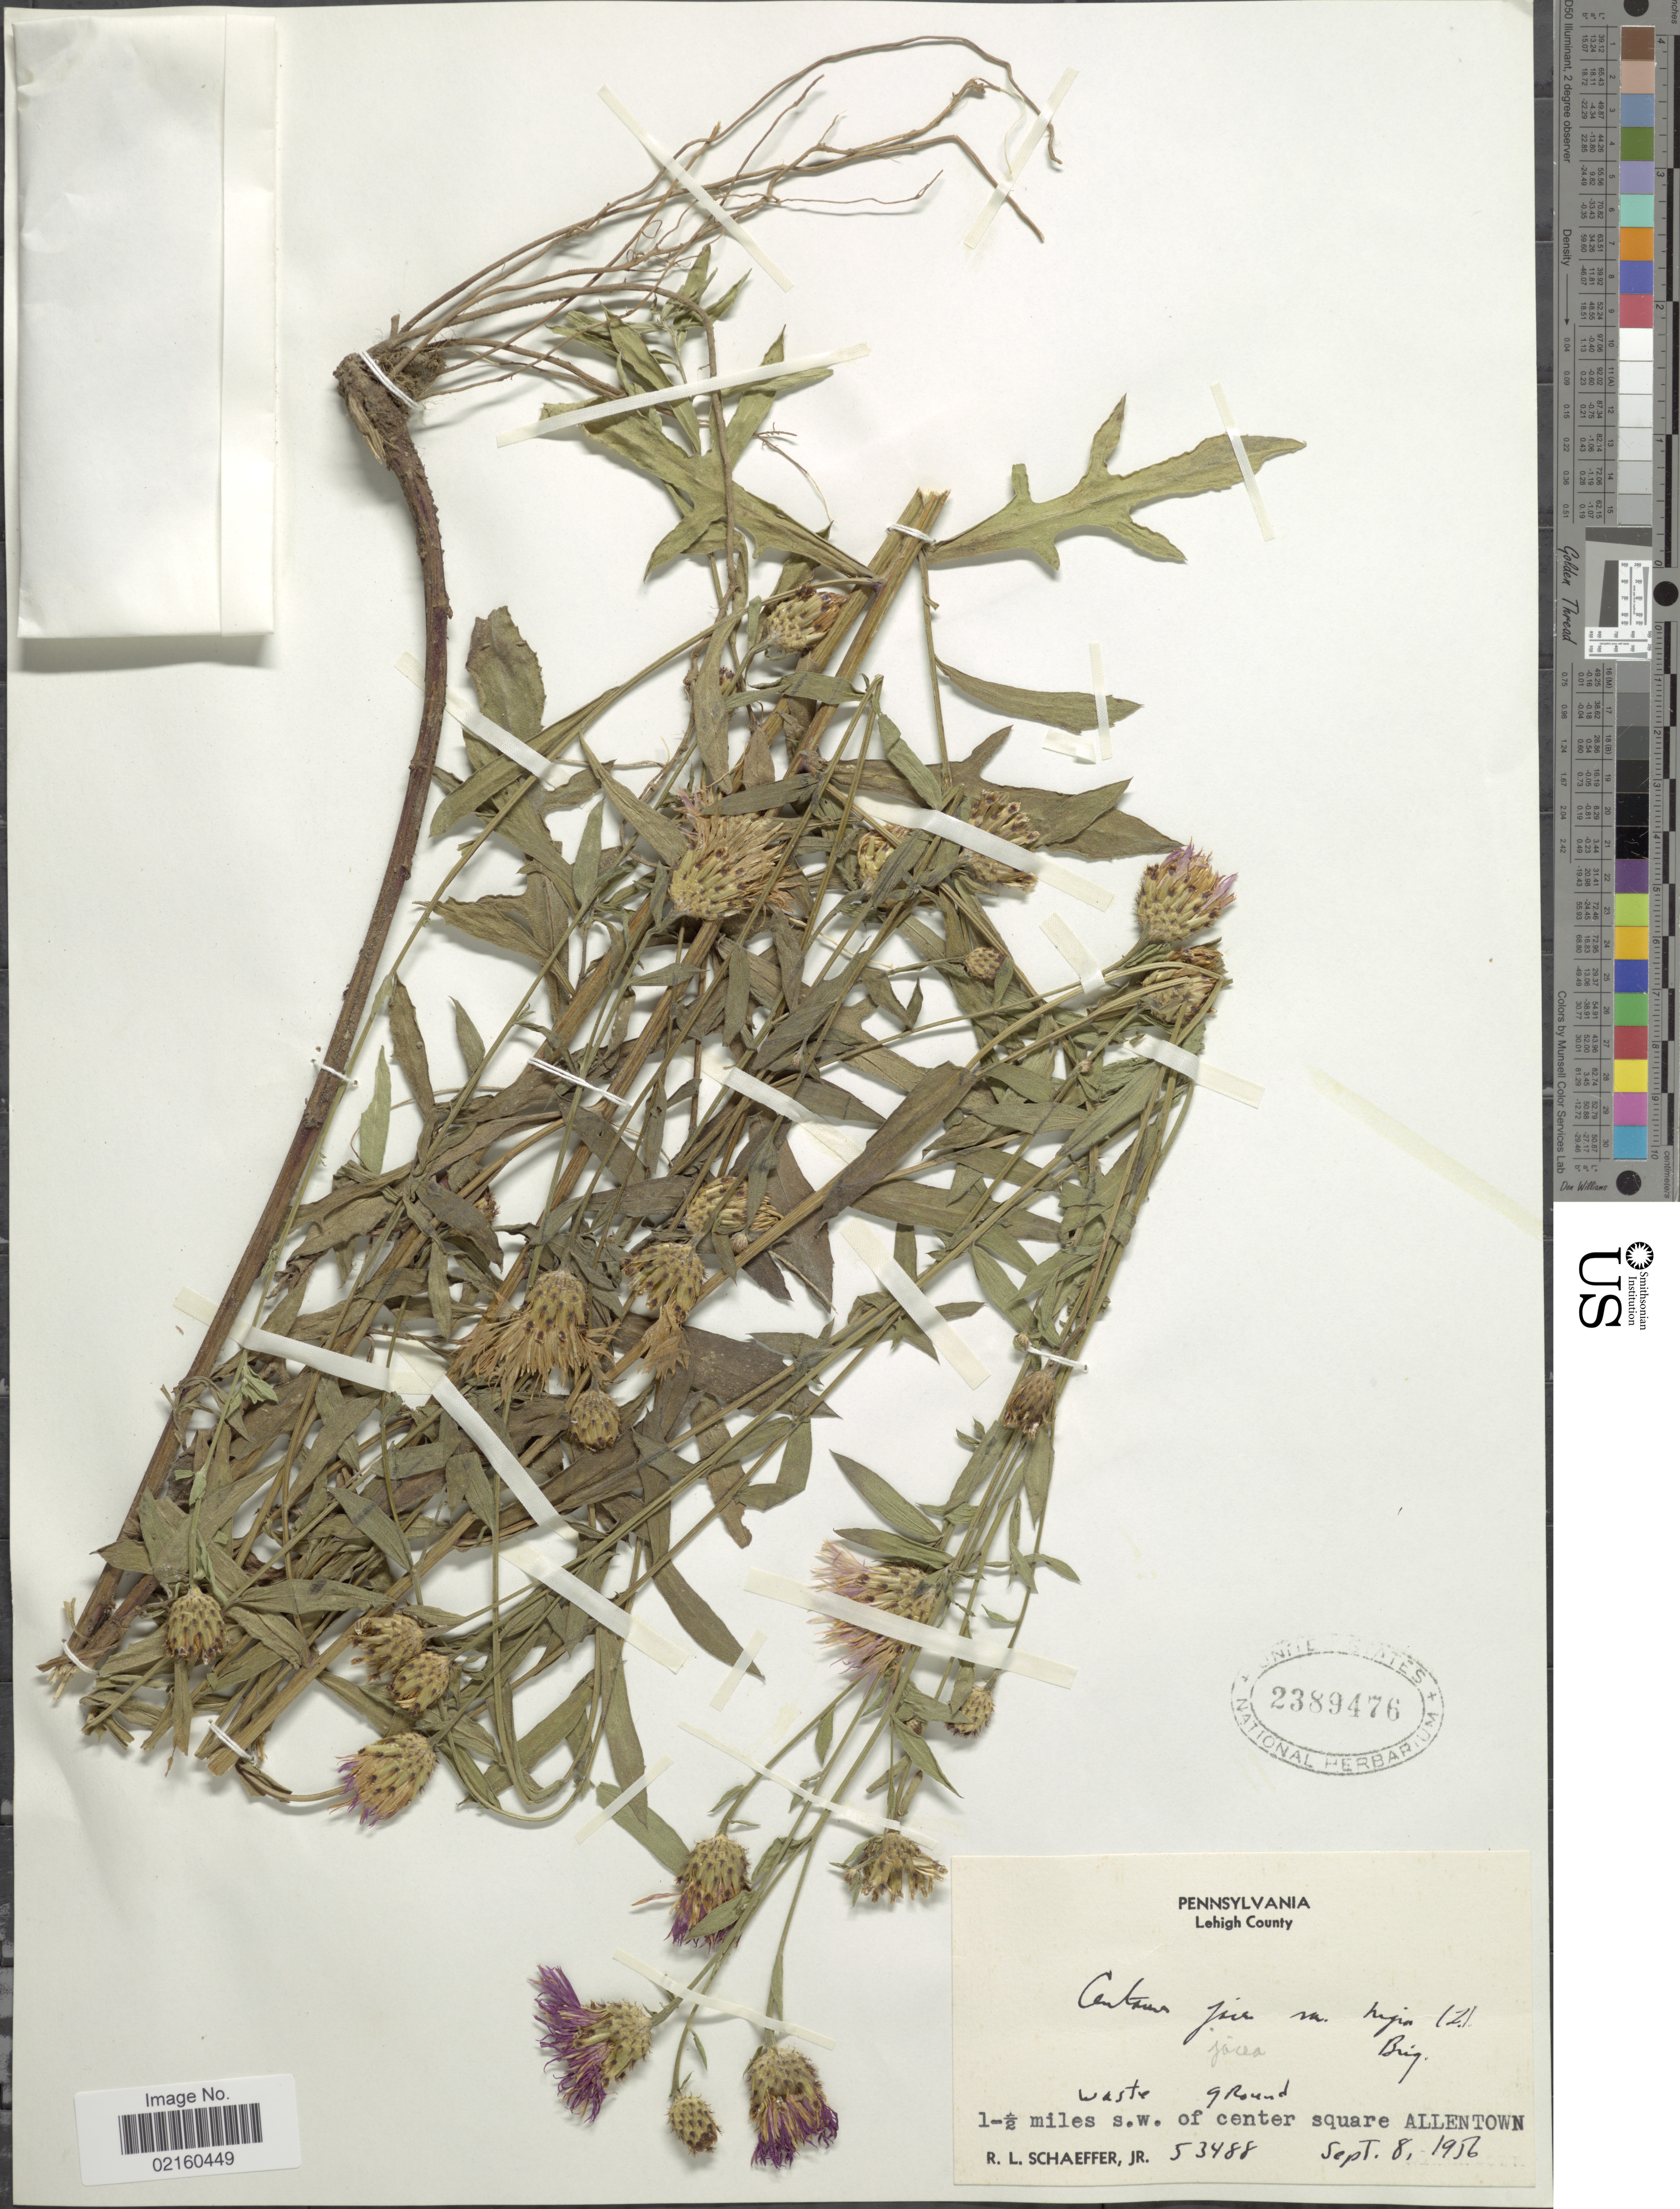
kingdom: Plantae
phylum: Tracheophyta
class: Magnoliopsida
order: Asterales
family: Asteraceae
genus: Centaurea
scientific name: Centaurea jacea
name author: L.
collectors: R. L. Schaeffer Jr.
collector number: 53488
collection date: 1956-09-08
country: United States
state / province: Pennsylvania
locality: Lehigh County, 1-½ miles s. w. of center square Allentown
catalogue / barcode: US 2389476